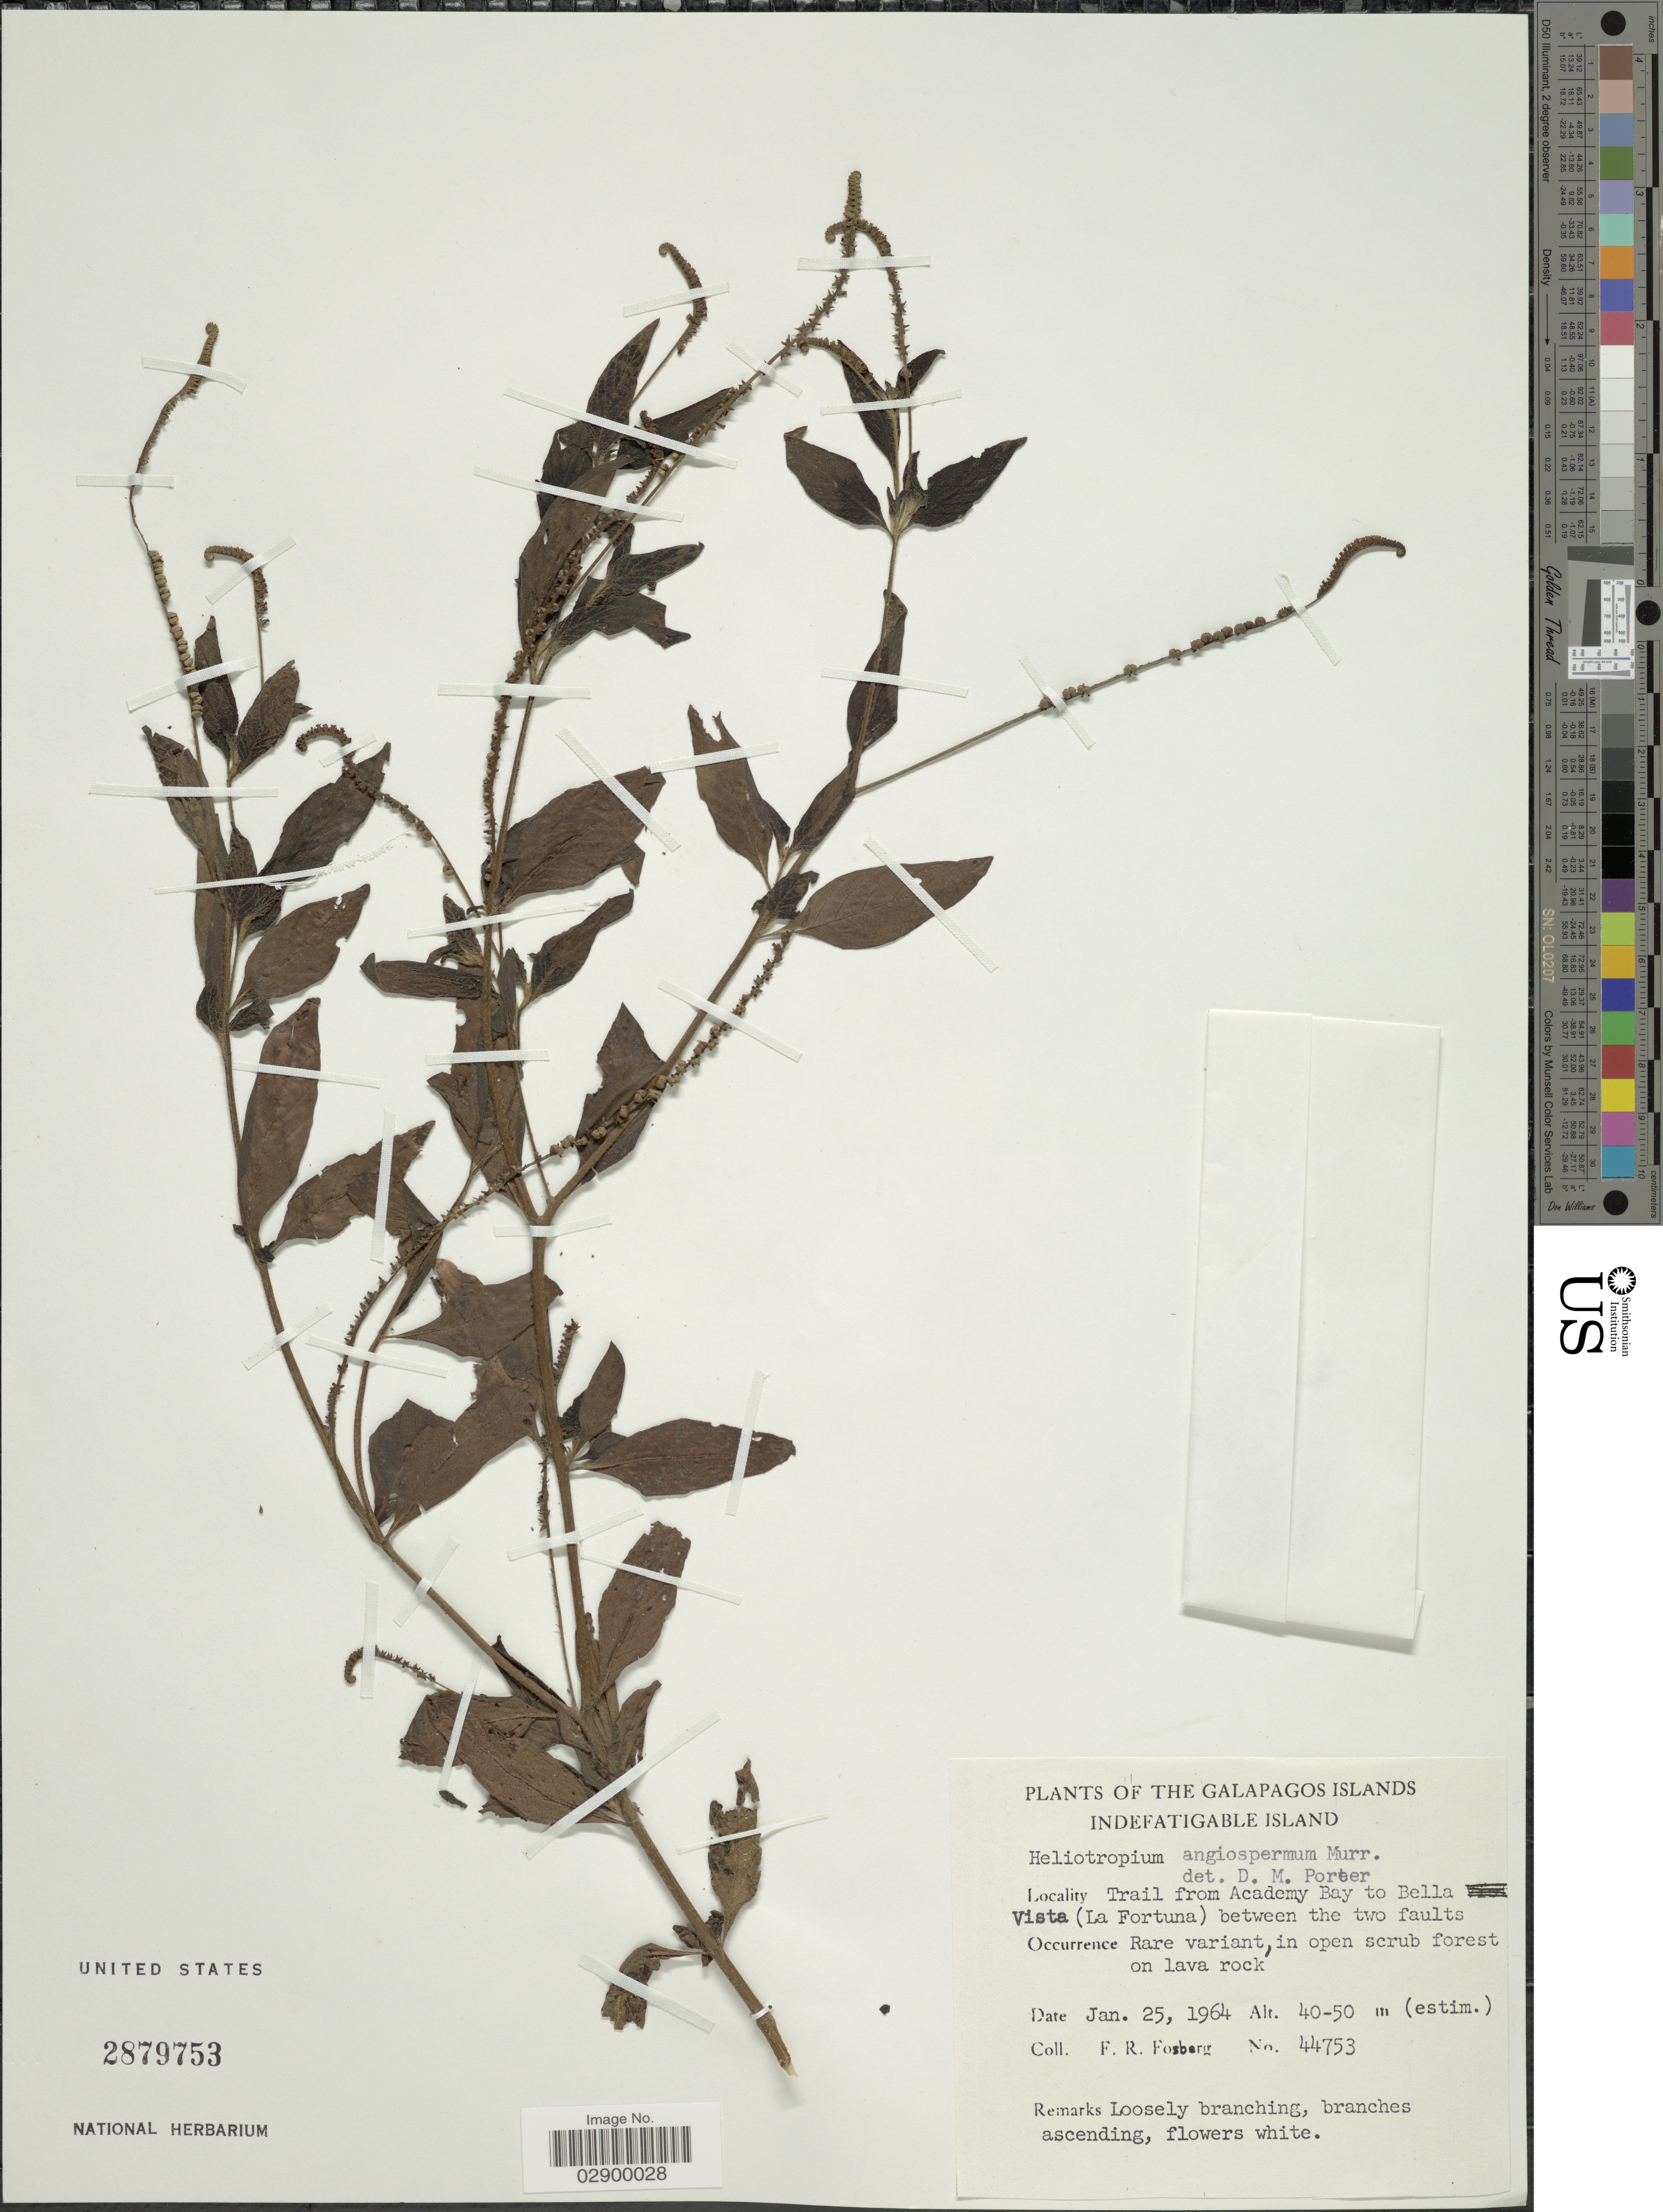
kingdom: Plantae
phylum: Tracheophyta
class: Magnoliopsida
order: Boraginales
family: Heliotropiaceae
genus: Heliotropium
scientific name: Heliotropium angiospermum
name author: Murray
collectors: F. R. Fosberg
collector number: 44753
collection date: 1964-01-25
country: Ecuador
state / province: Colón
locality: The Galapagos Islands. Indefatigable Island. Trail from Academy Bay to Bella Vista (La Fortuna) between the two faults.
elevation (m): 40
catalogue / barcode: US 2879753